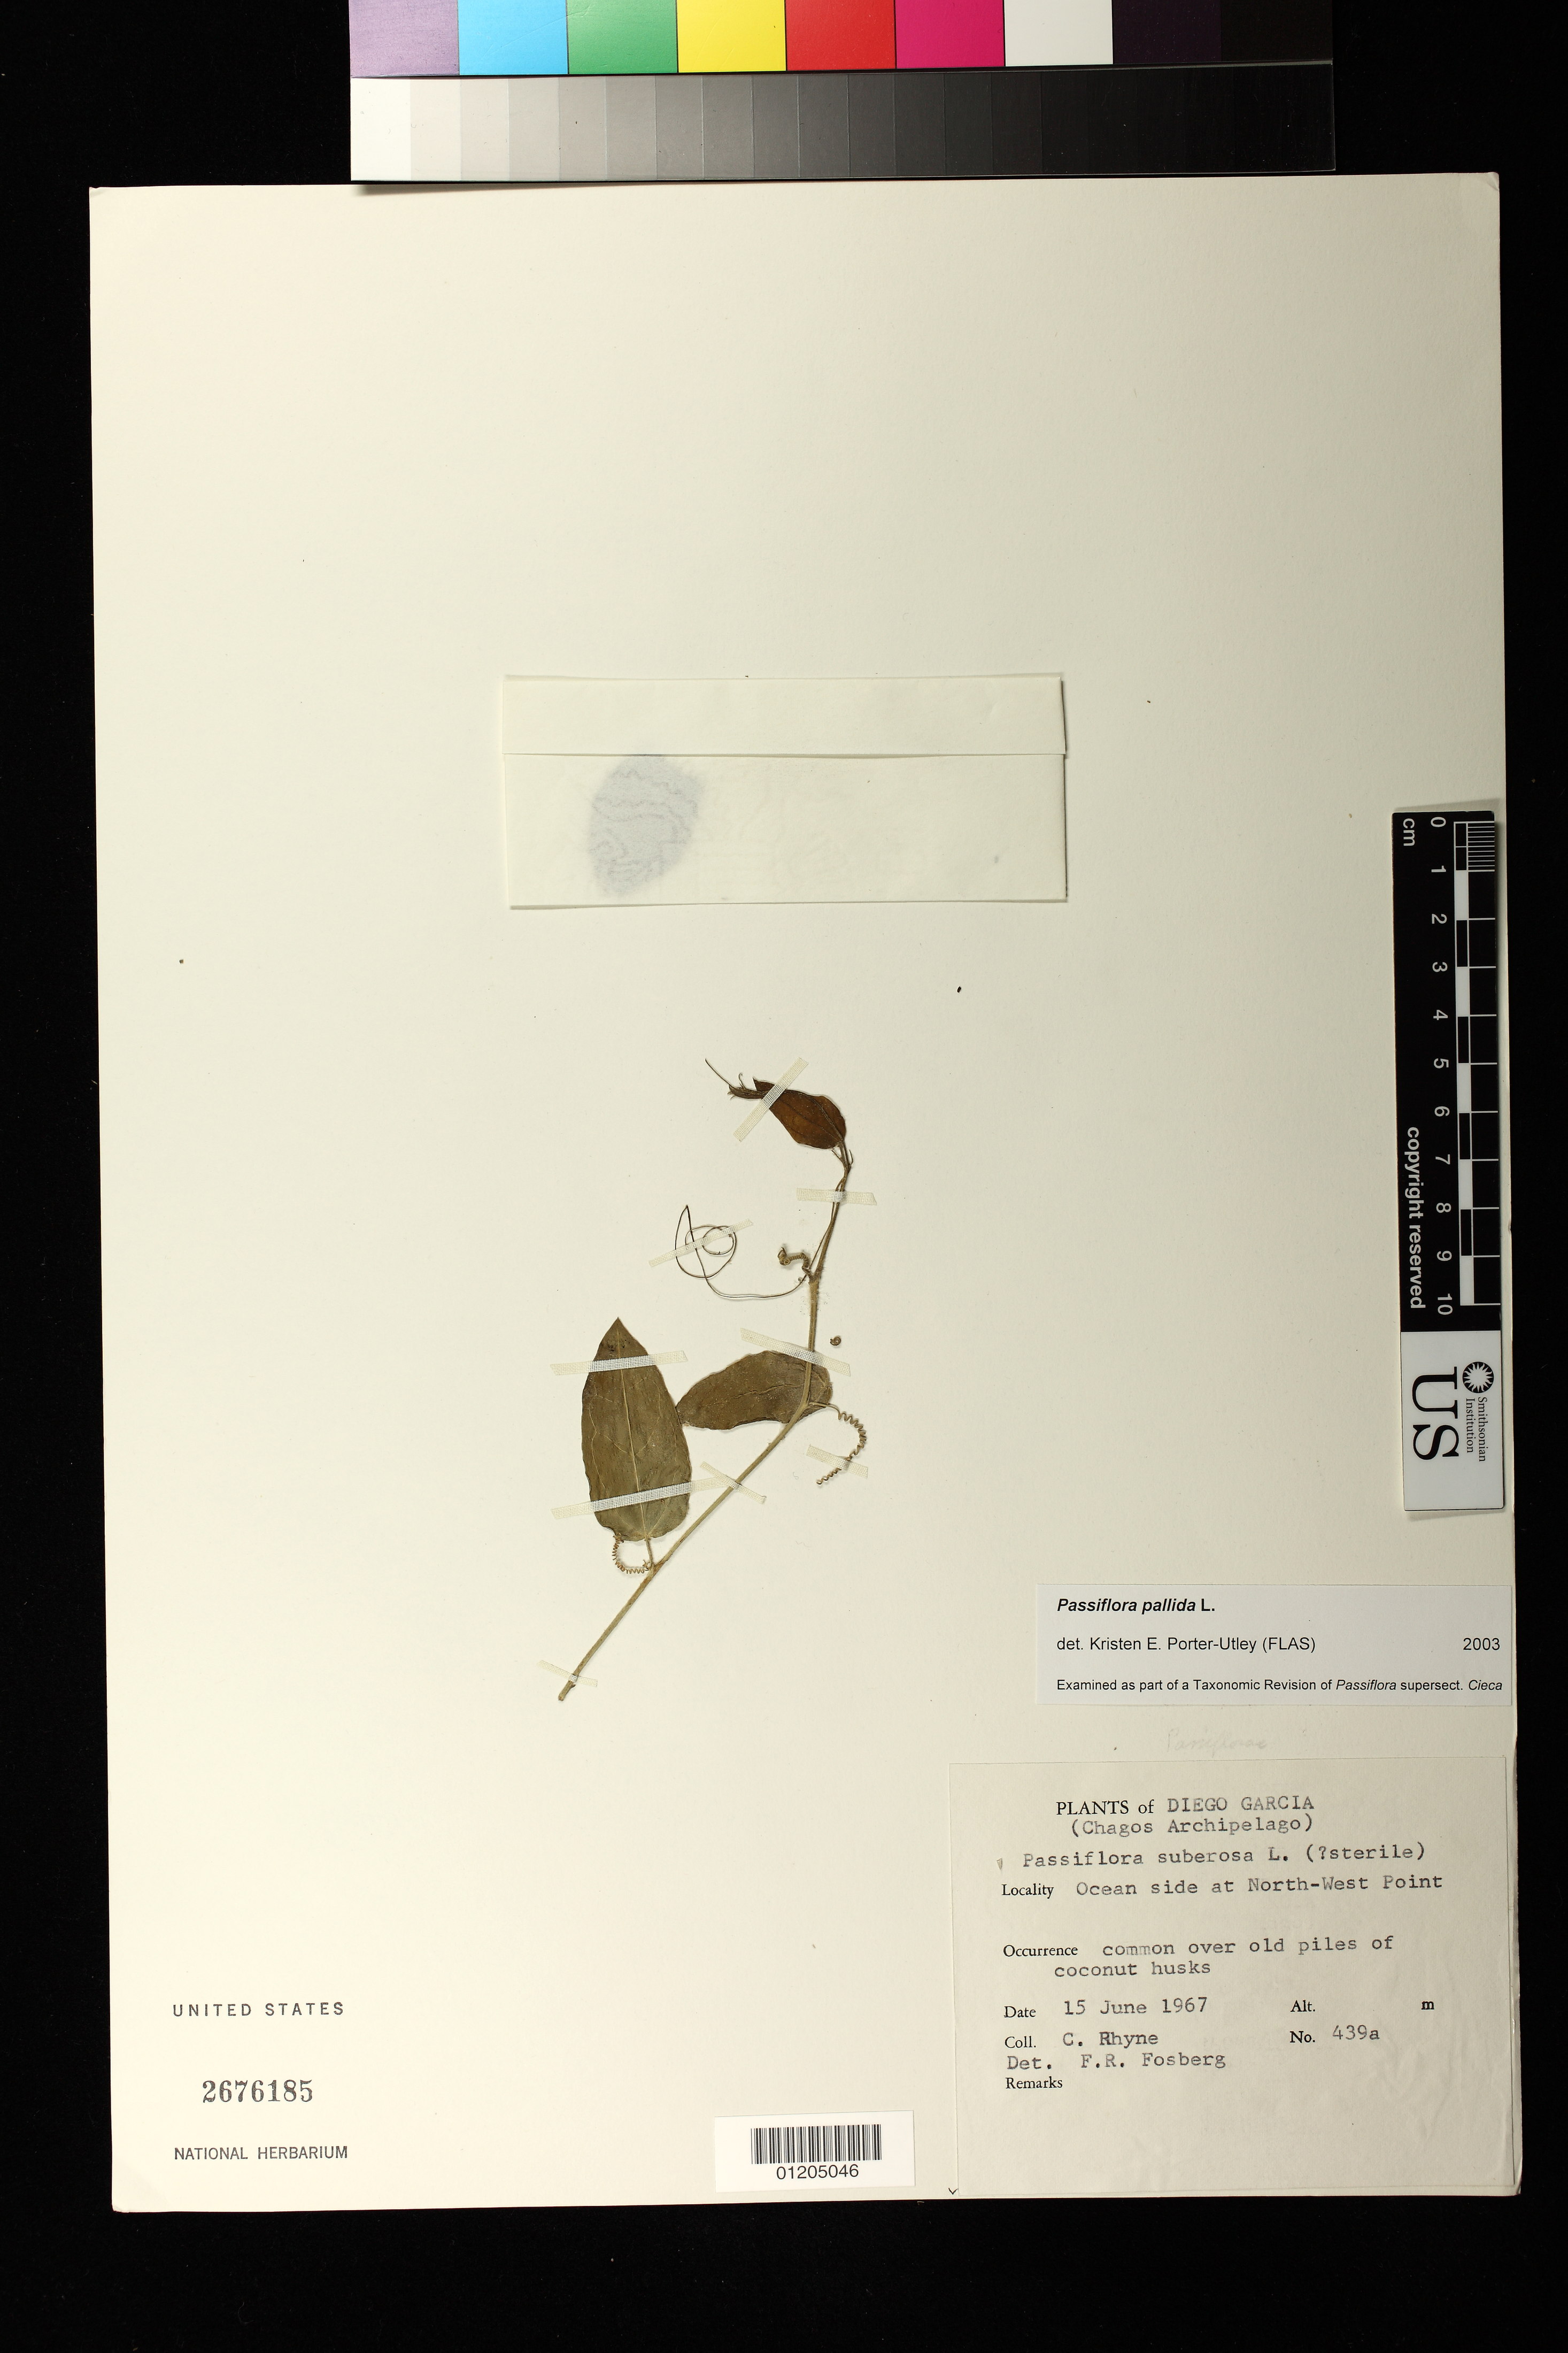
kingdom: Plantae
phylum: Tracheophyta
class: Magnoliopsida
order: Malpighiales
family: Passifloraceae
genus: Passiflora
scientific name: Passiflora pallida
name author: L.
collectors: C. Rhyne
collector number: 439a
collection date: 1967-06-15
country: Mauritius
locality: Chagos Archipelago:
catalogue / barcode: US 2676185